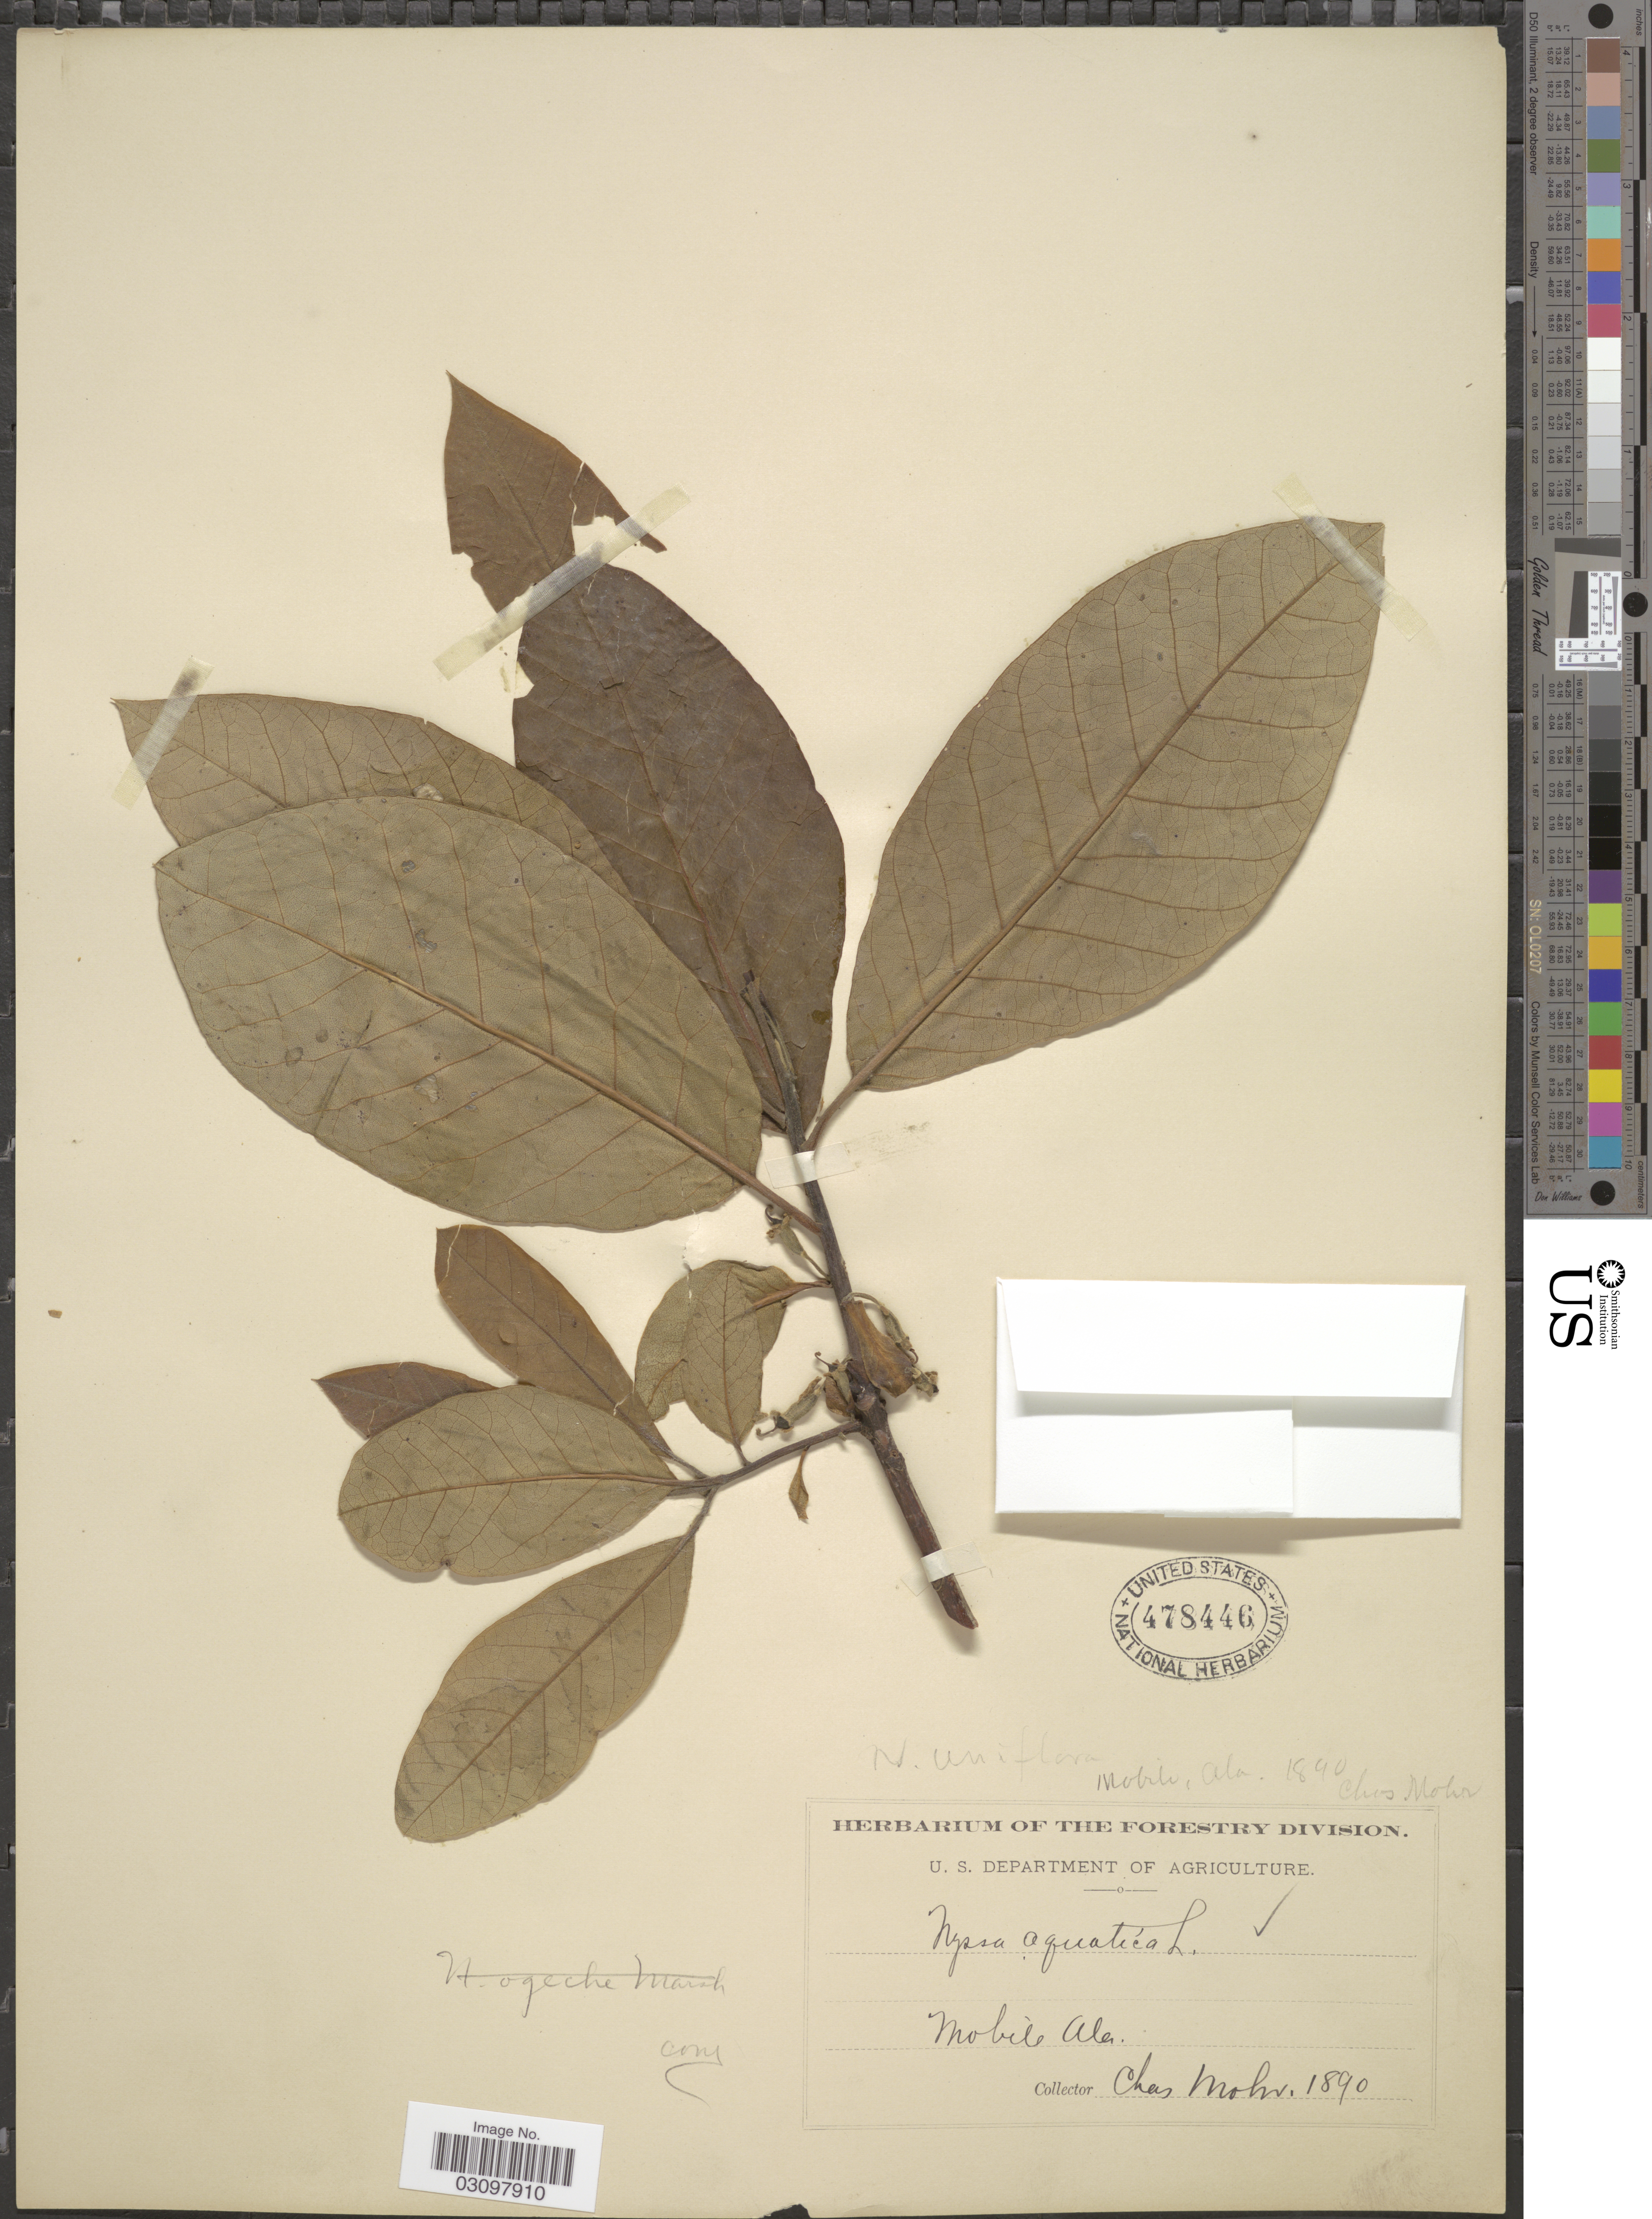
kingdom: Plantae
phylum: Tracheophyta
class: Magnoliopsida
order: Cornales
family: Nyssaceae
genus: Nyssa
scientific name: Nyssa ogeche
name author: W. Bartram ex Marshall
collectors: Mohr, C. T. (herbarium)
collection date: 1890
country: United States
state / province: Alabama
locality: Mobile.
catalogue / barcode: US 478446